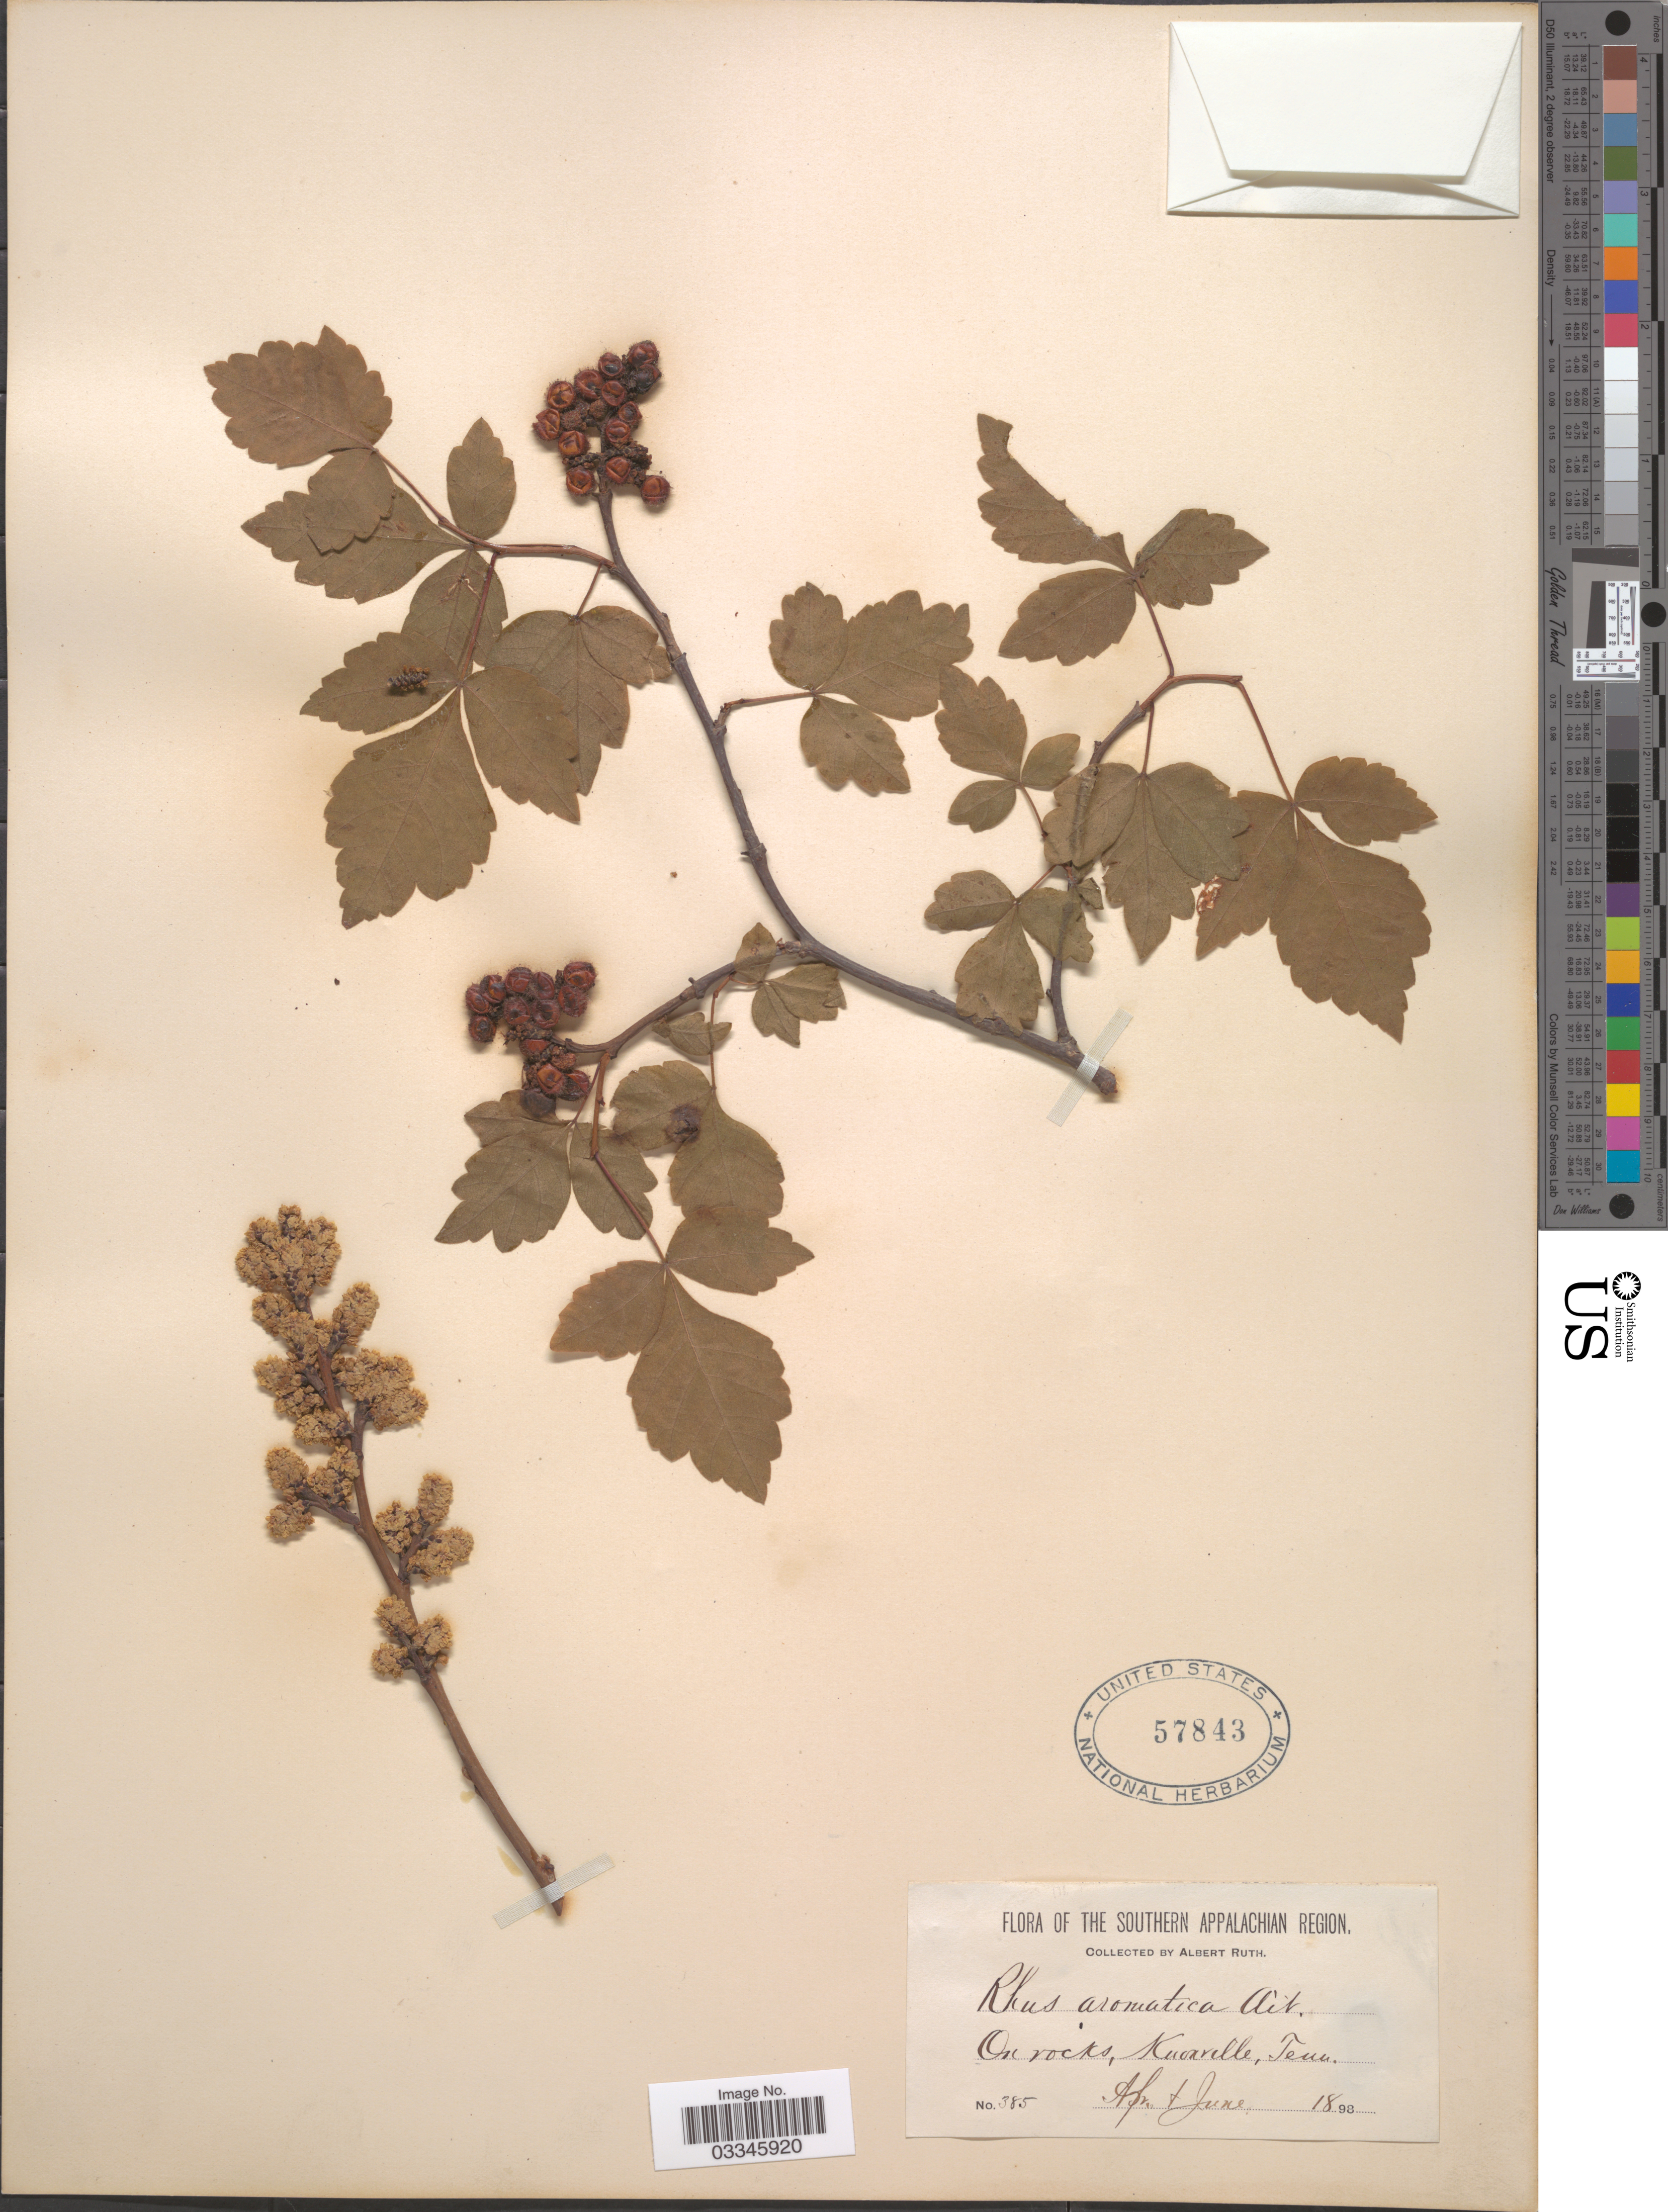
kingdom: Plantae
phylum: Tracheophyta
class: Magnoliopsida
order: Sapindales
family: Anacardiaceae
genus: Rhus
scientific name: Rhus crenata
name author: Thunb.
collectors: A. Ruth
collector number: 385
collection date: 1898-04/1898-06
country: United States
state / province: Tennessee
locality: The Southern Appalachian Region. Knoxville.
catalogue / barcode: US 57843